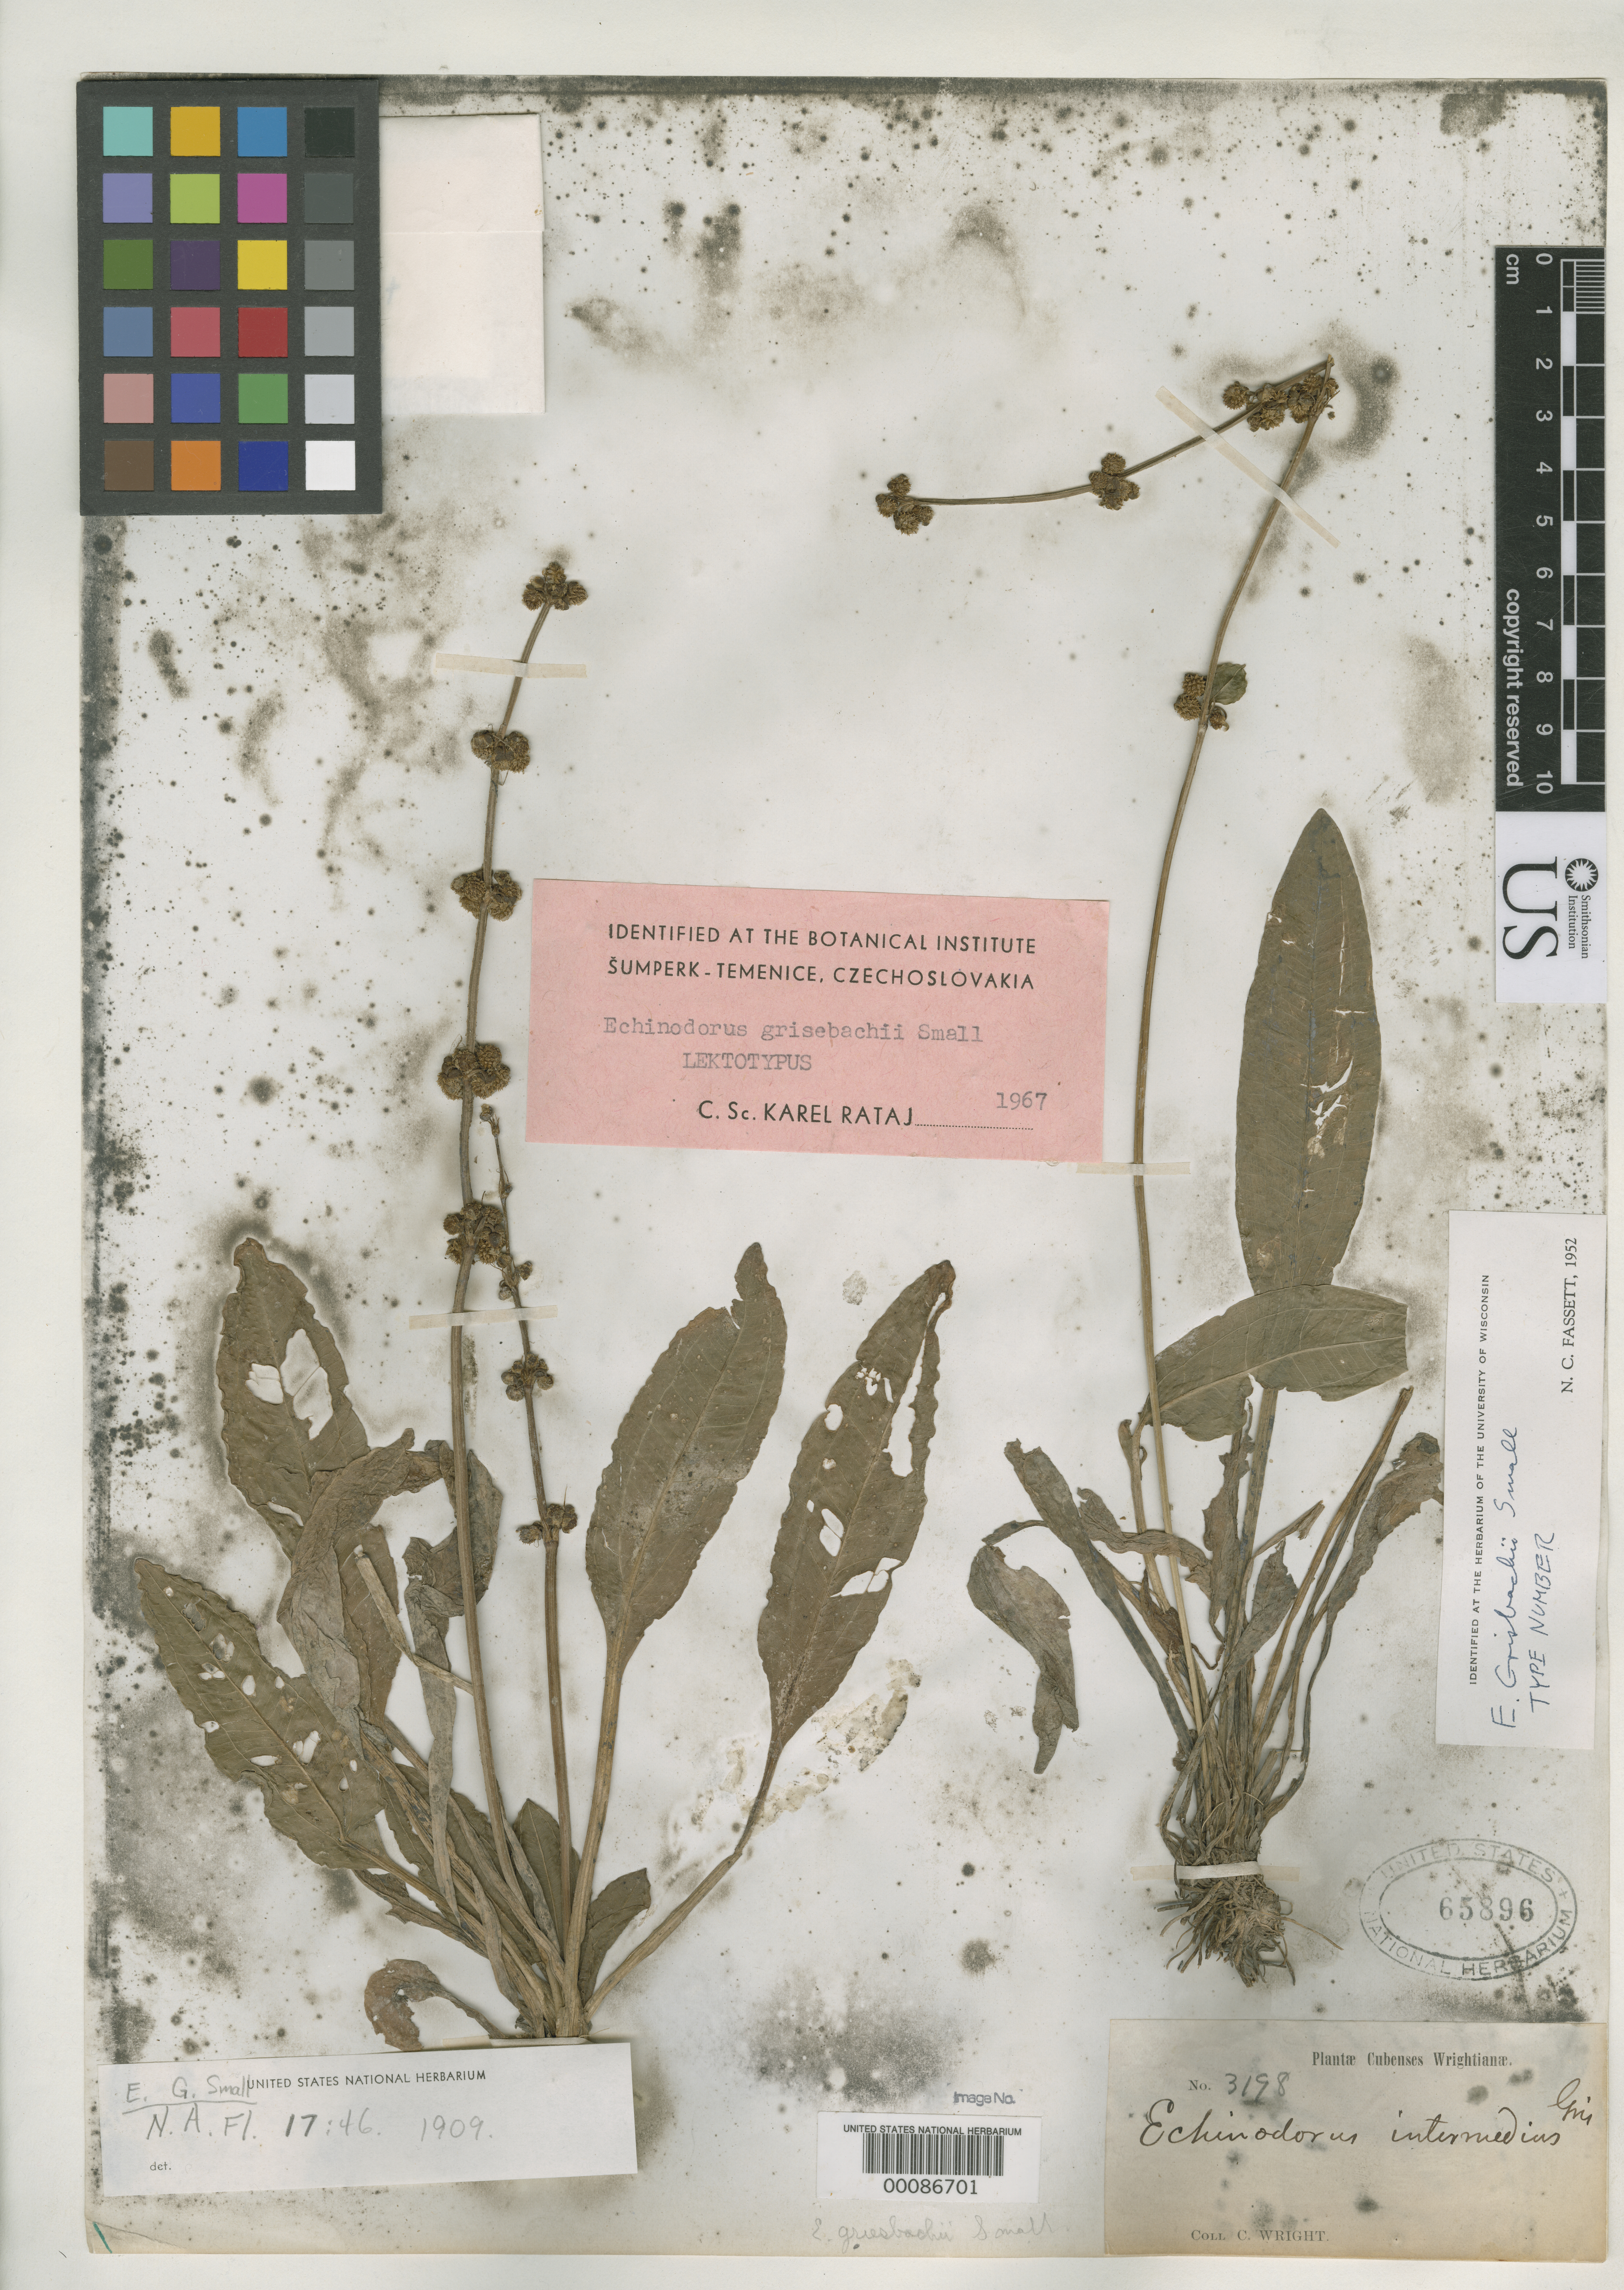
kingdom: Plantae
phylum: Tracheophyta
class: Liliopsida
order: Alismatales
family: Alismataceae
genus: Echinodorus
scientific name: Echinodorus grisebachii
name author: Small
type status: Lectotype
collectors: C. Wright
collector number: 3198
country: Cuba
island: Greater Antilles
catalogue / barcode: US 65896